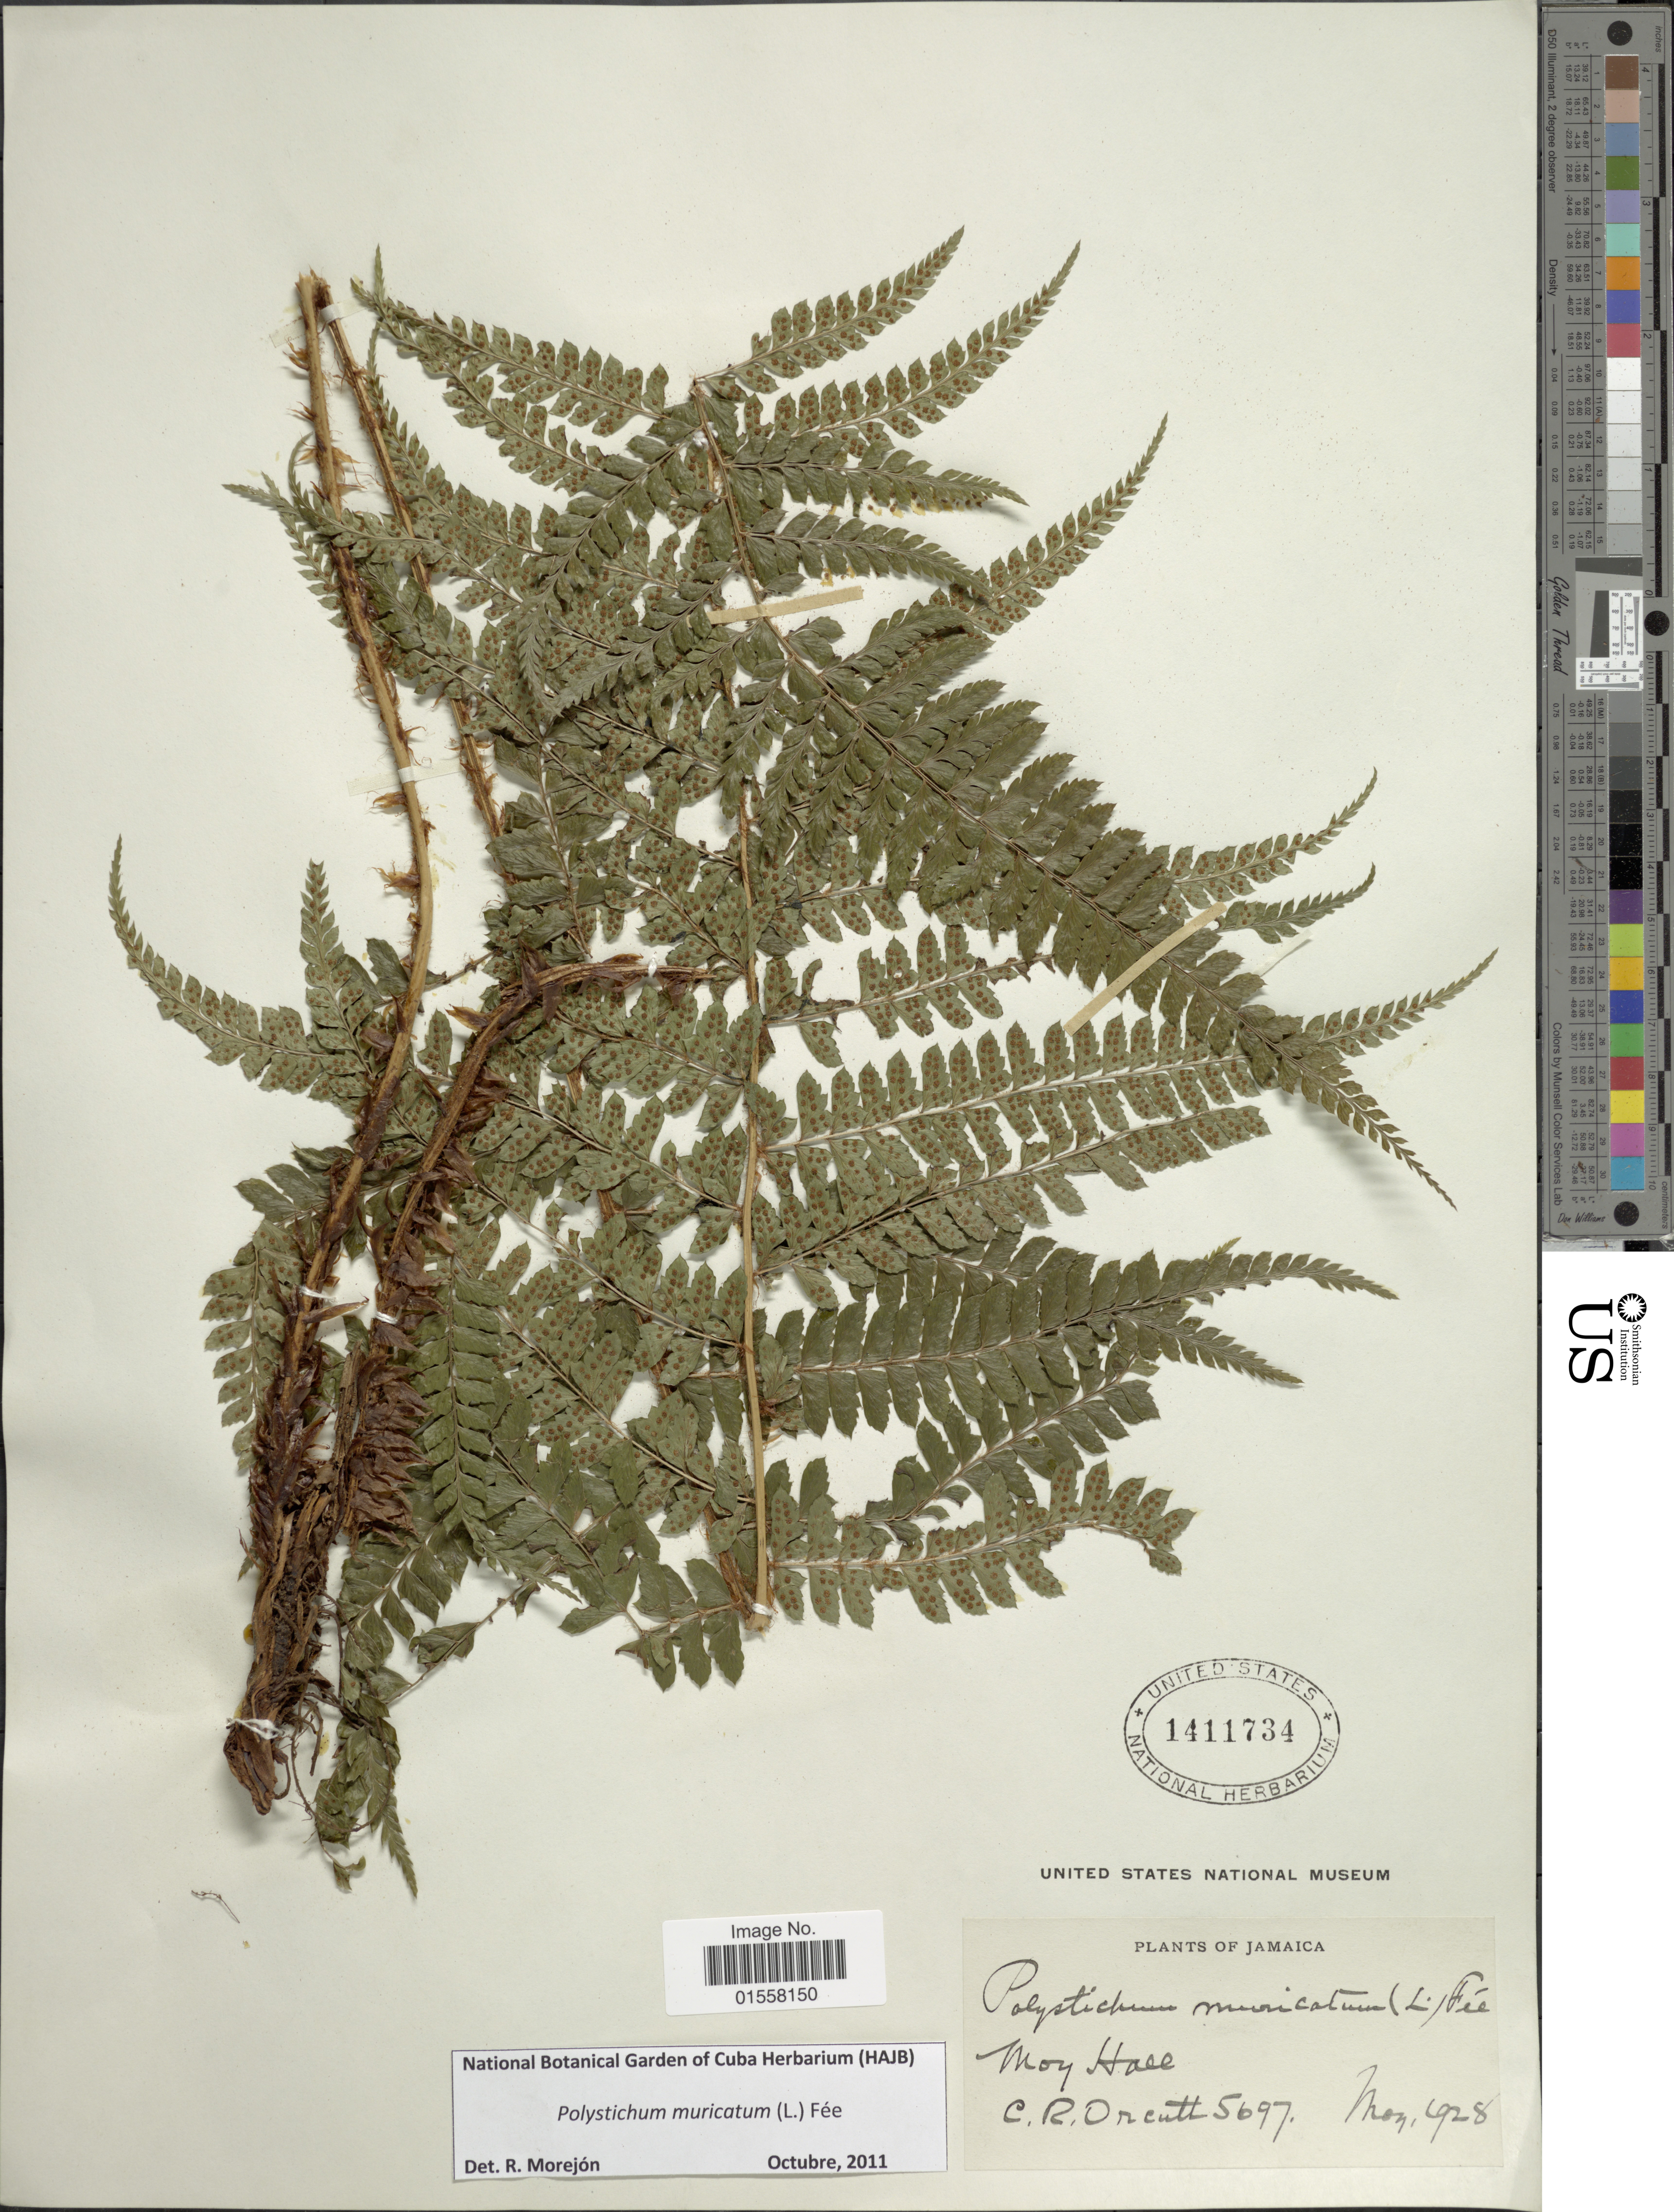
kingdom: Plantae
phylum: Tracheophyta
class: Polypodiopsida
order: Polypodiales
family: Dryopteridaceae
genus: Polystichum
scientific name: Polystichum muricatum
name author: (L.) Fée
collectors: C. R. Orcutt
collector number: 5097*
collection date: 1928-05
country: Jamaica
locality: Moy Hall.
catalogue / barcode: US 1411734